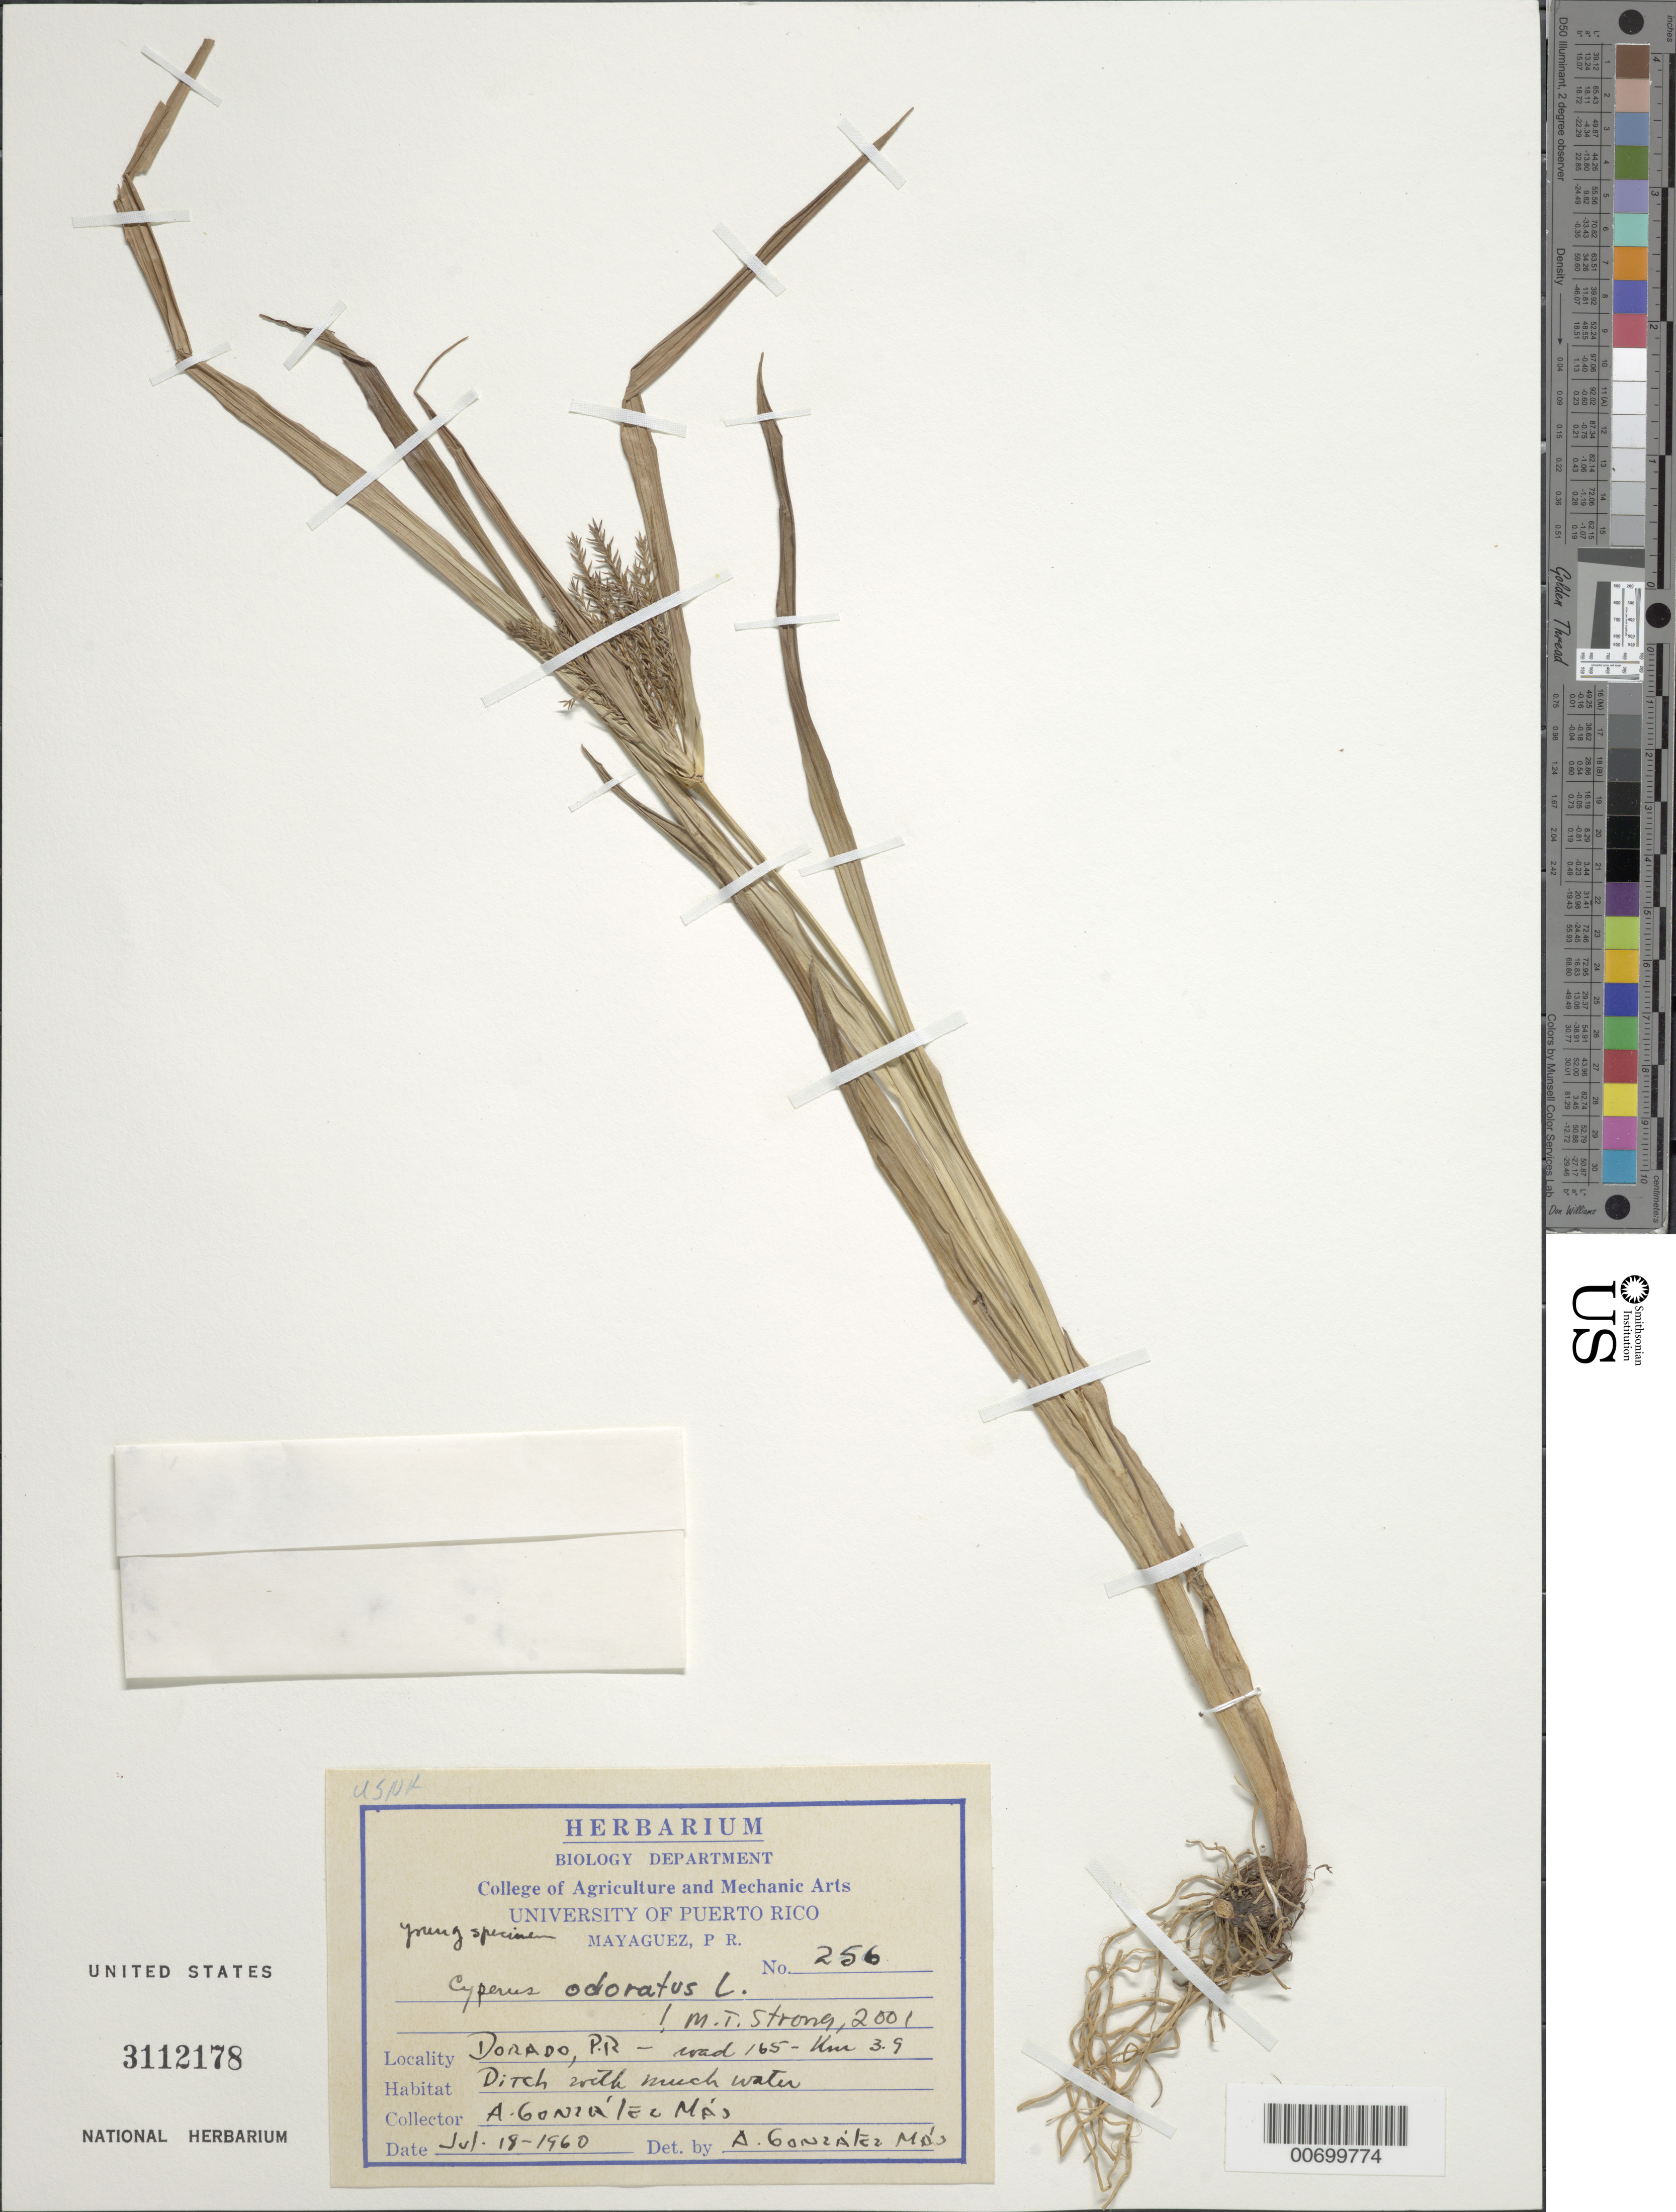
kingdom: Plantae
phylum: Tracheophyta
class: Liliopsida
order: Poales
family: Cyperaceae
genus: Cyperus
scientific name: Cyperus odoratus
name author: L.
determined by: Strong, M. T., (US), Smithsonian Institution - National Museum of Natural History (UNITED STATES)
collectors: A. González Más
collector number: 256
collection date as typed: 18 Jul 1960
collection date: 1960-07-18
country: Puerto Rico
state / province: Dorado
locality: Dorado: Rd. 165, km 3.9.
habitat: Ditch with much water.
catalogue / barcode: US 3112178